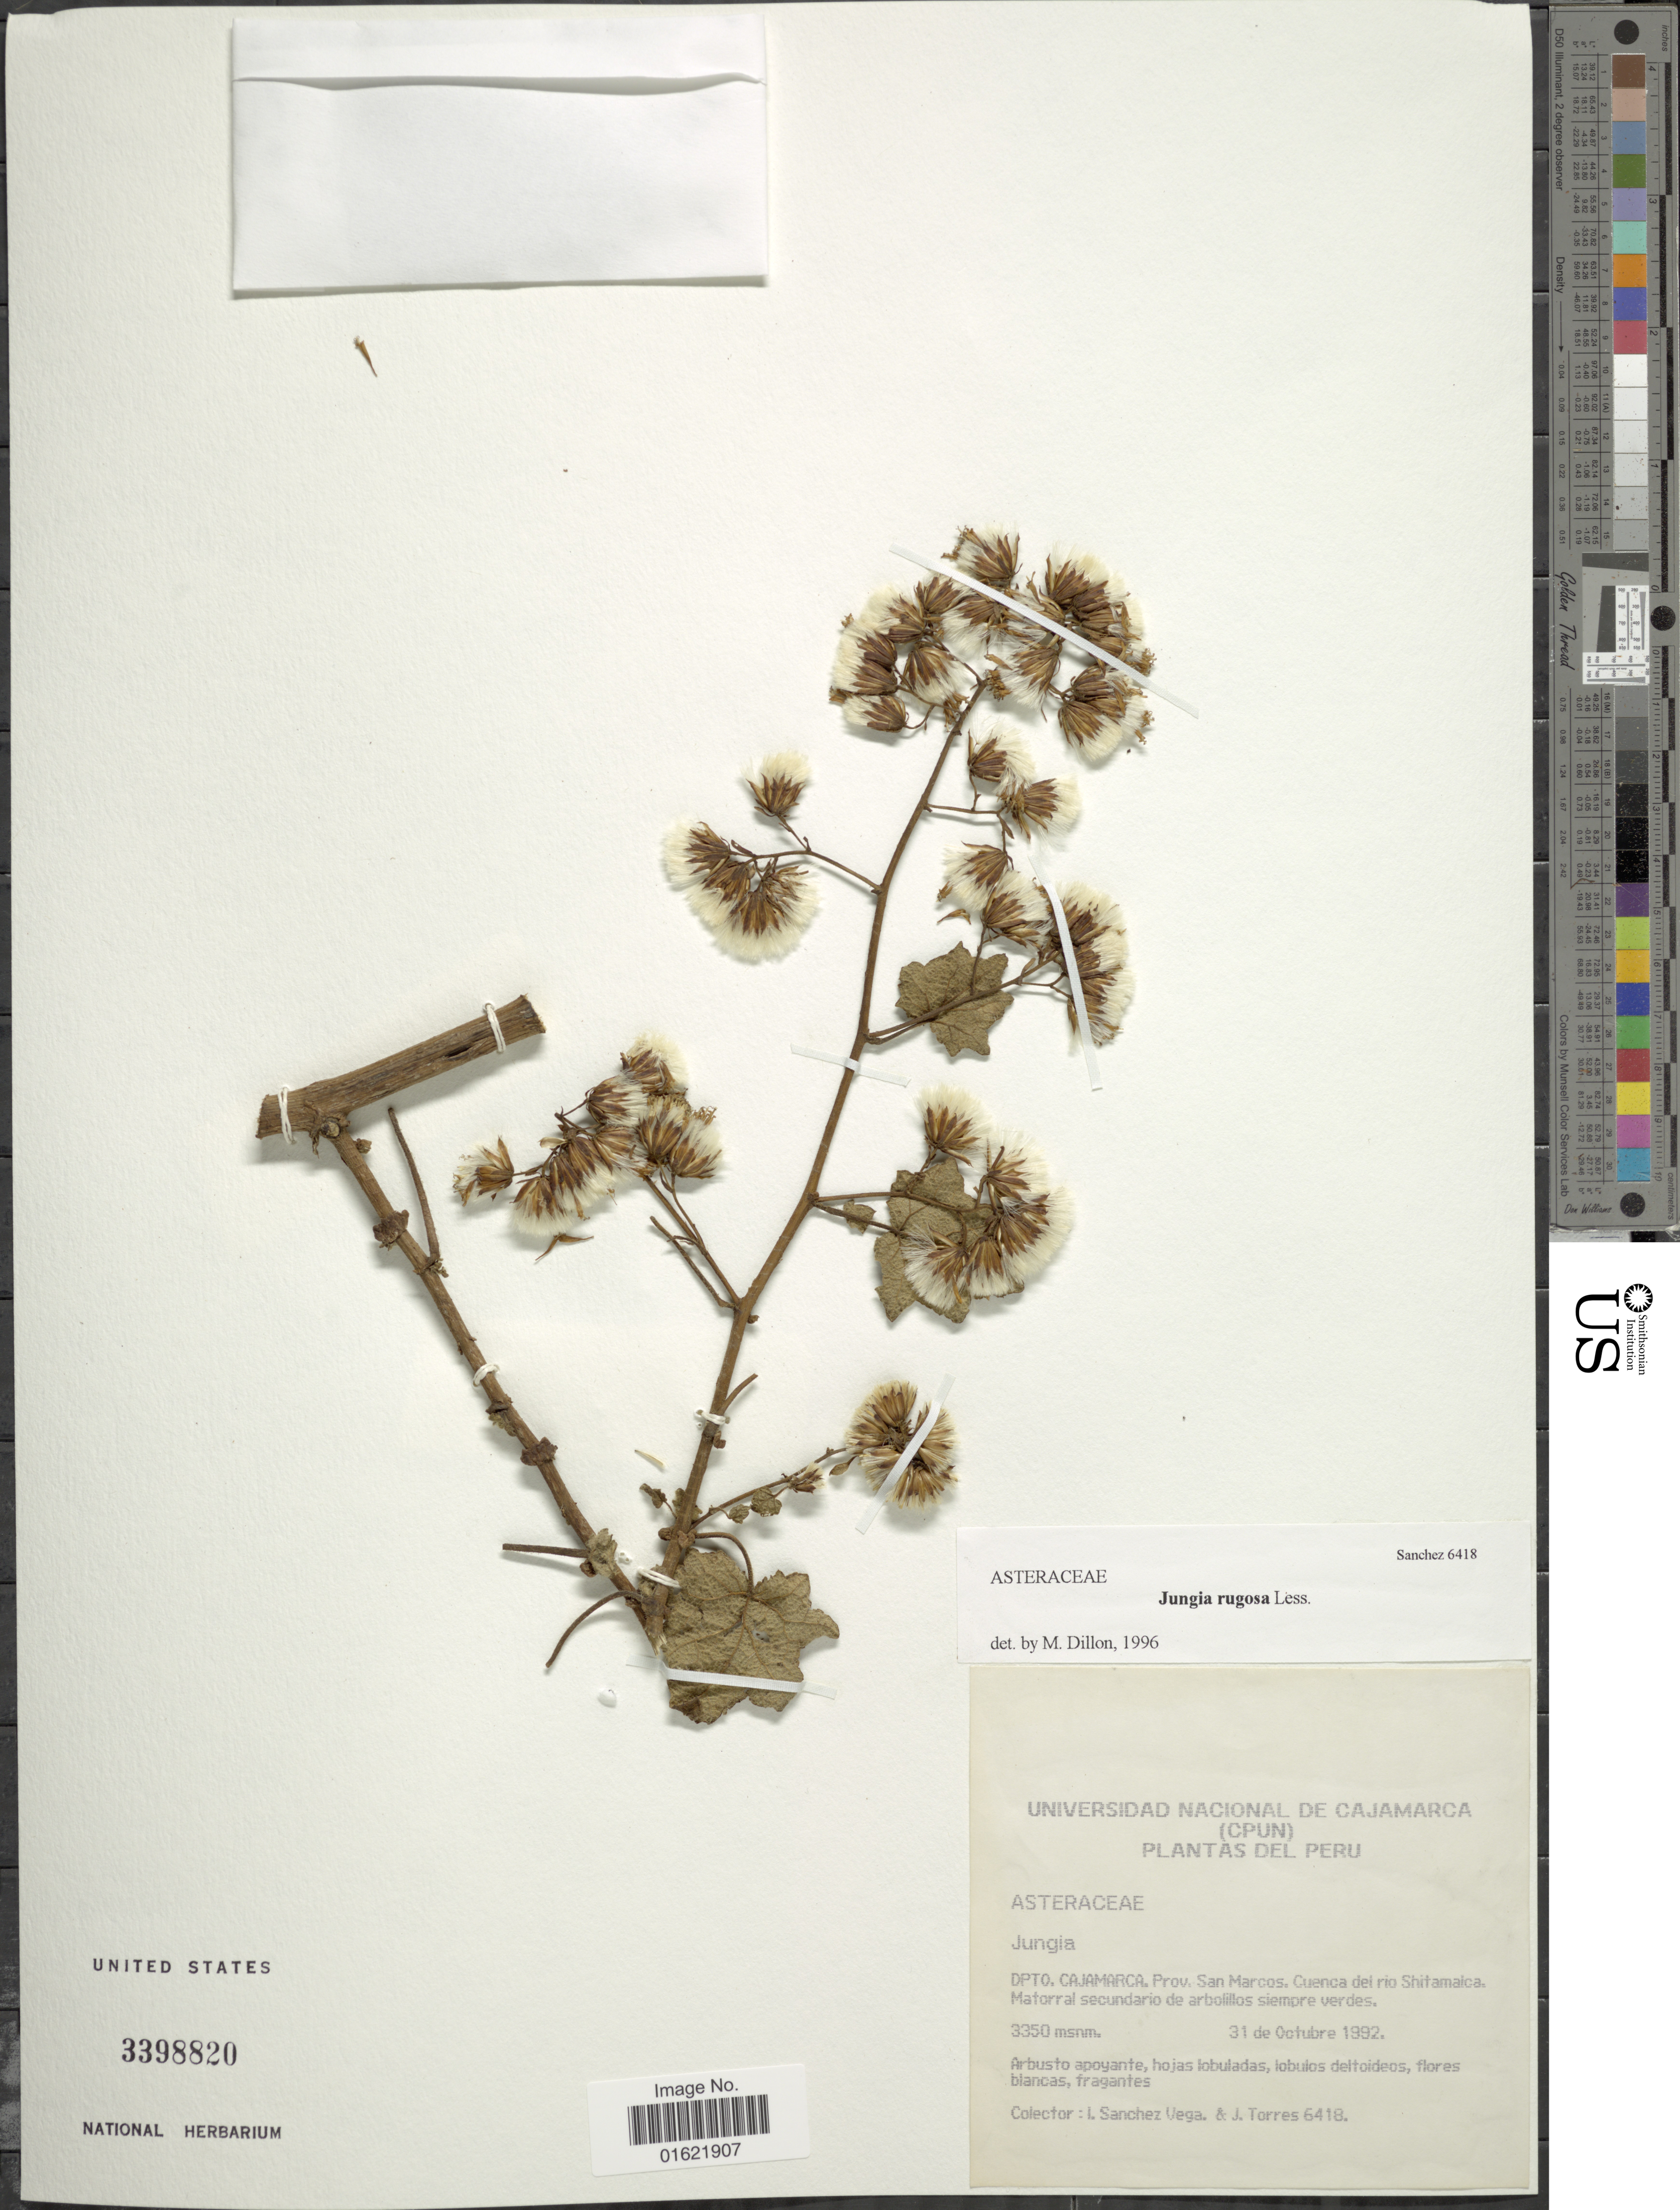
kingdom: Plantae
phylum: Tracheophyta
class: Magnoliopsida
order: Asterales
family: Asteraceae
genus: Jungia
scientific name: Jungia rugosa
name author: Less.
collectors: I. Sánchez Vega & J. Torres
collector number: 6418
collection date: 1992-10-31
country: Peru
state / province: Cajamarca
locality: Prov. San Marcos. Cuenca del rio Shitamaica Matorral secundario de arbolillos siempre verdes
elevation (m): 3350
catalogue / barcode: US 3398820